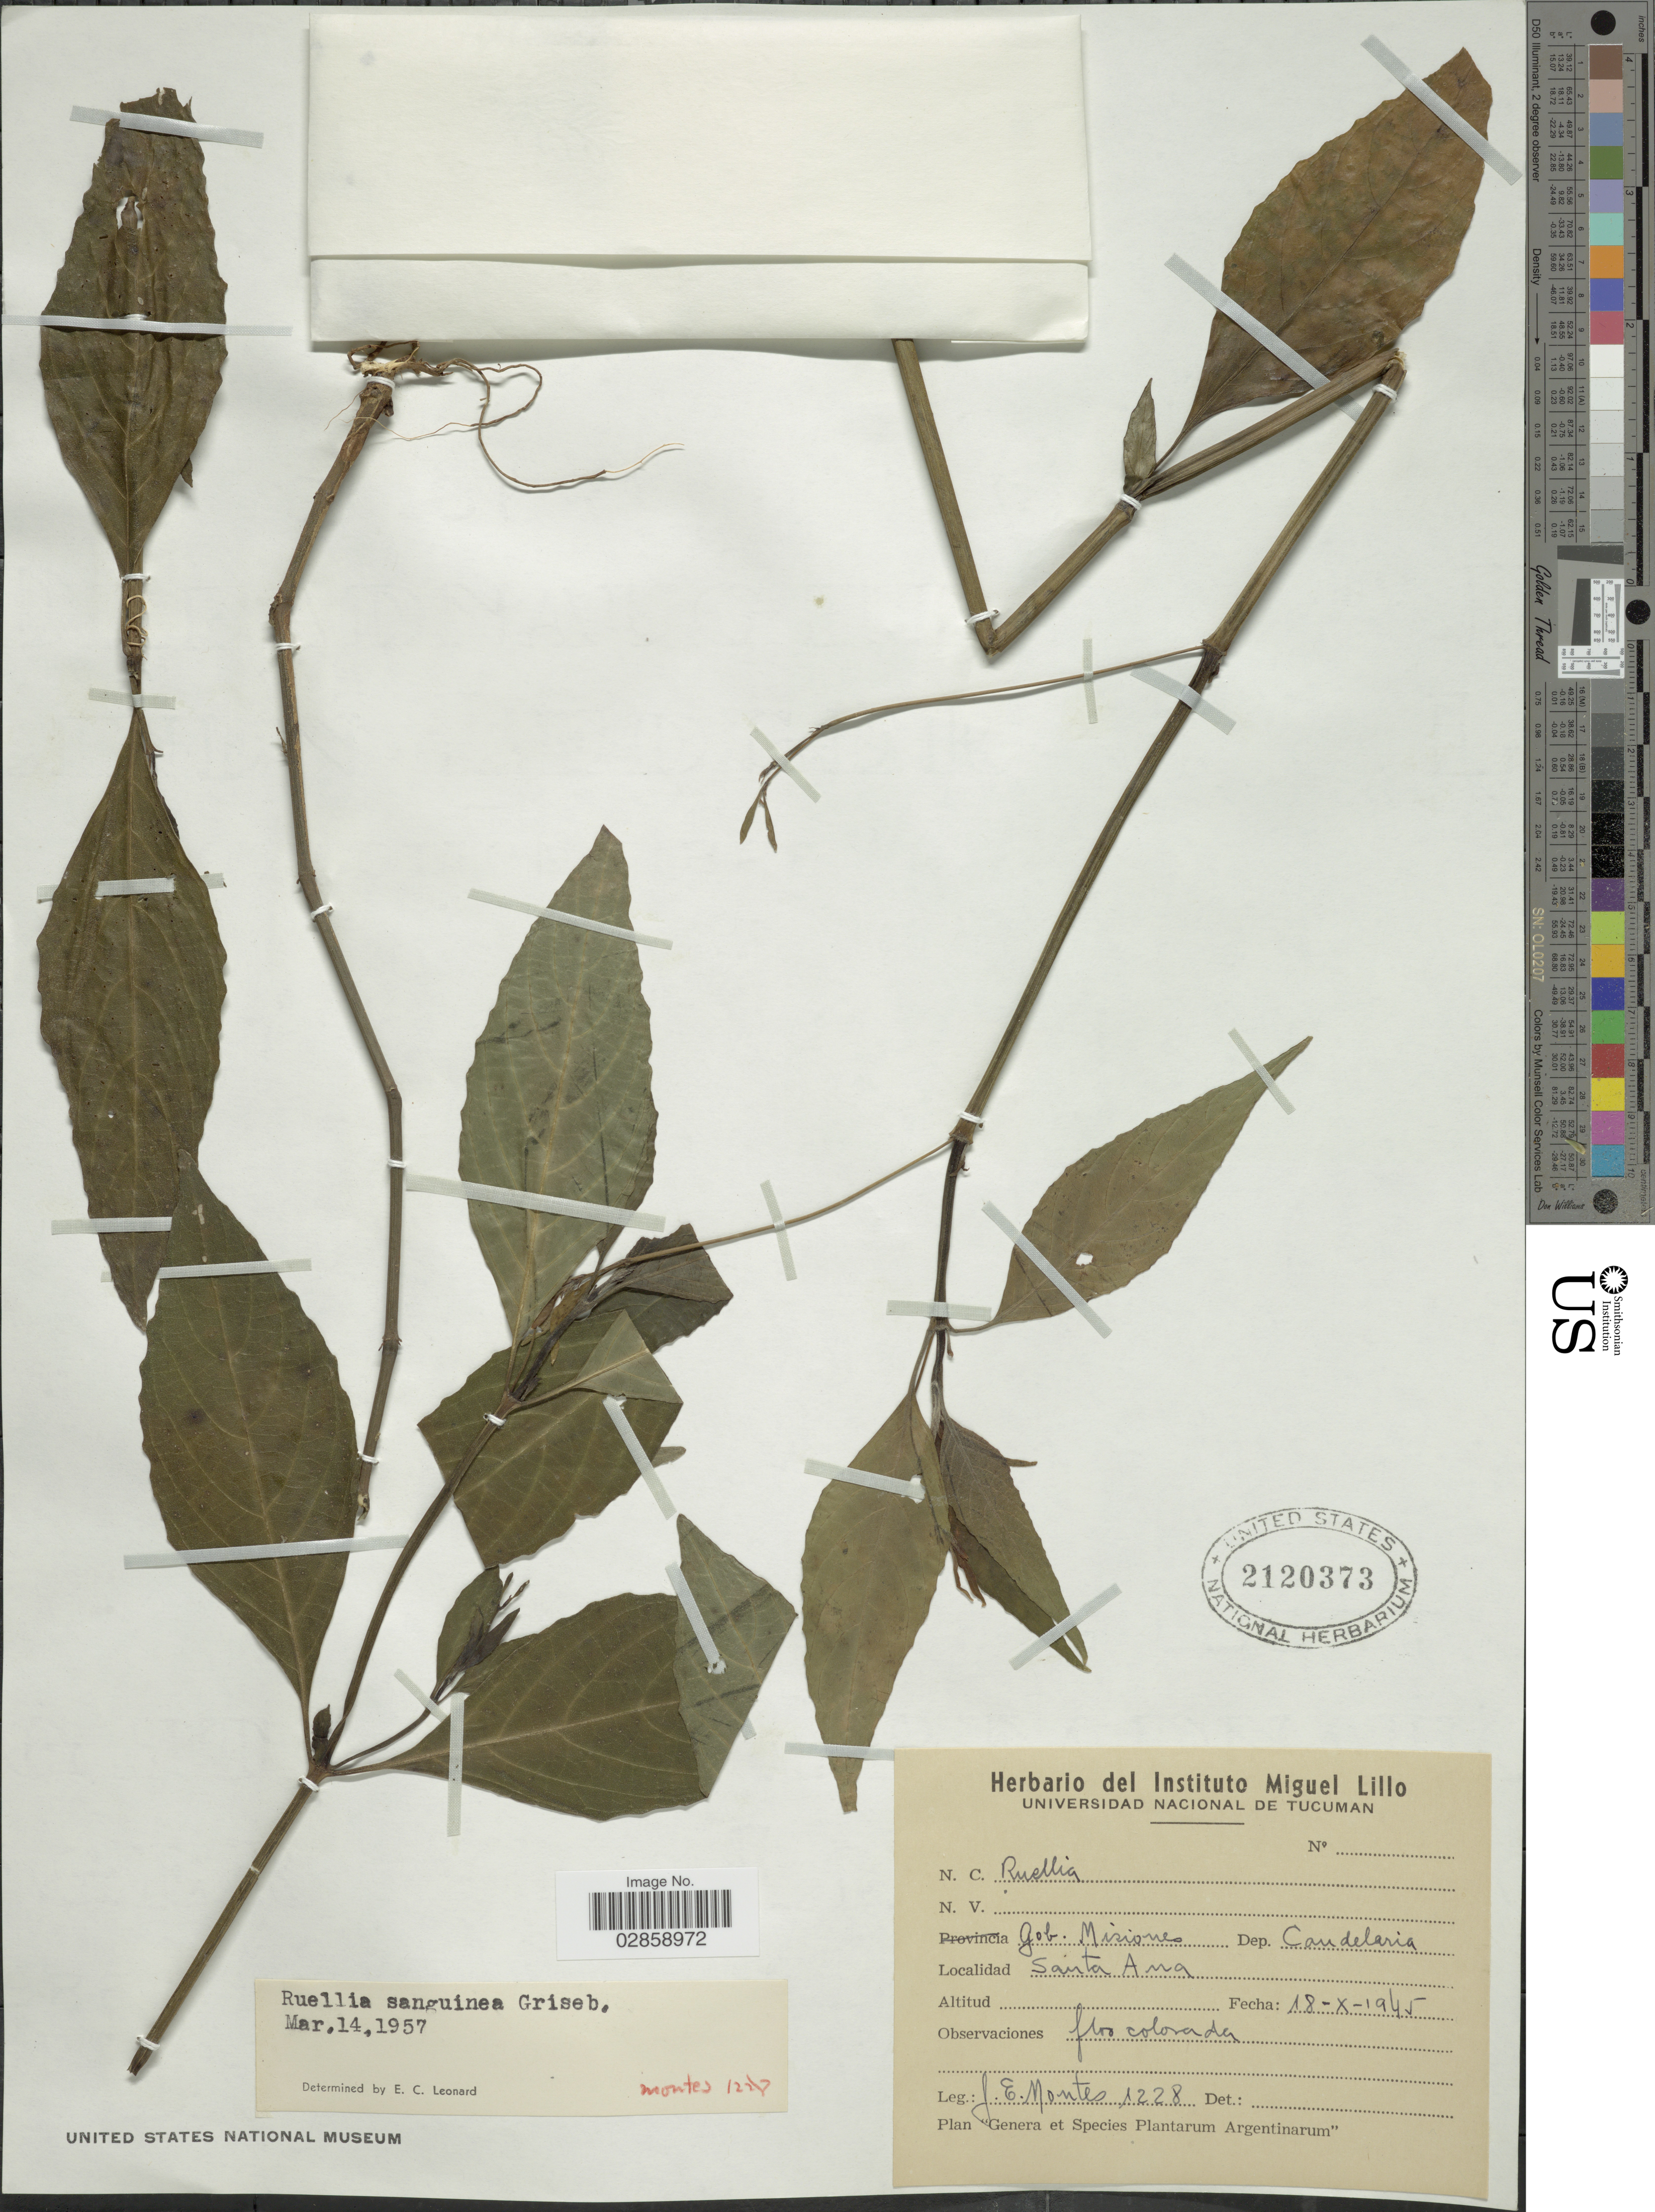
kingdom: Plantae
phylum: Tracheophyta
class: Magnoliopsida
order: Lamiales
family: Acanthaceae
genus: Ruellia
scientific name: Ruellia angustiflora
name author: (Nees) Lindau ex Rambo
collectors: J. E. Montes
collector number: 1228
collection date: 1945-10-18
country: Argentina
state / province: Misiones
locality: Gob. Misiones. Dep. Candelaria. Santa Ana.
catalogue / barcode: US 2120373